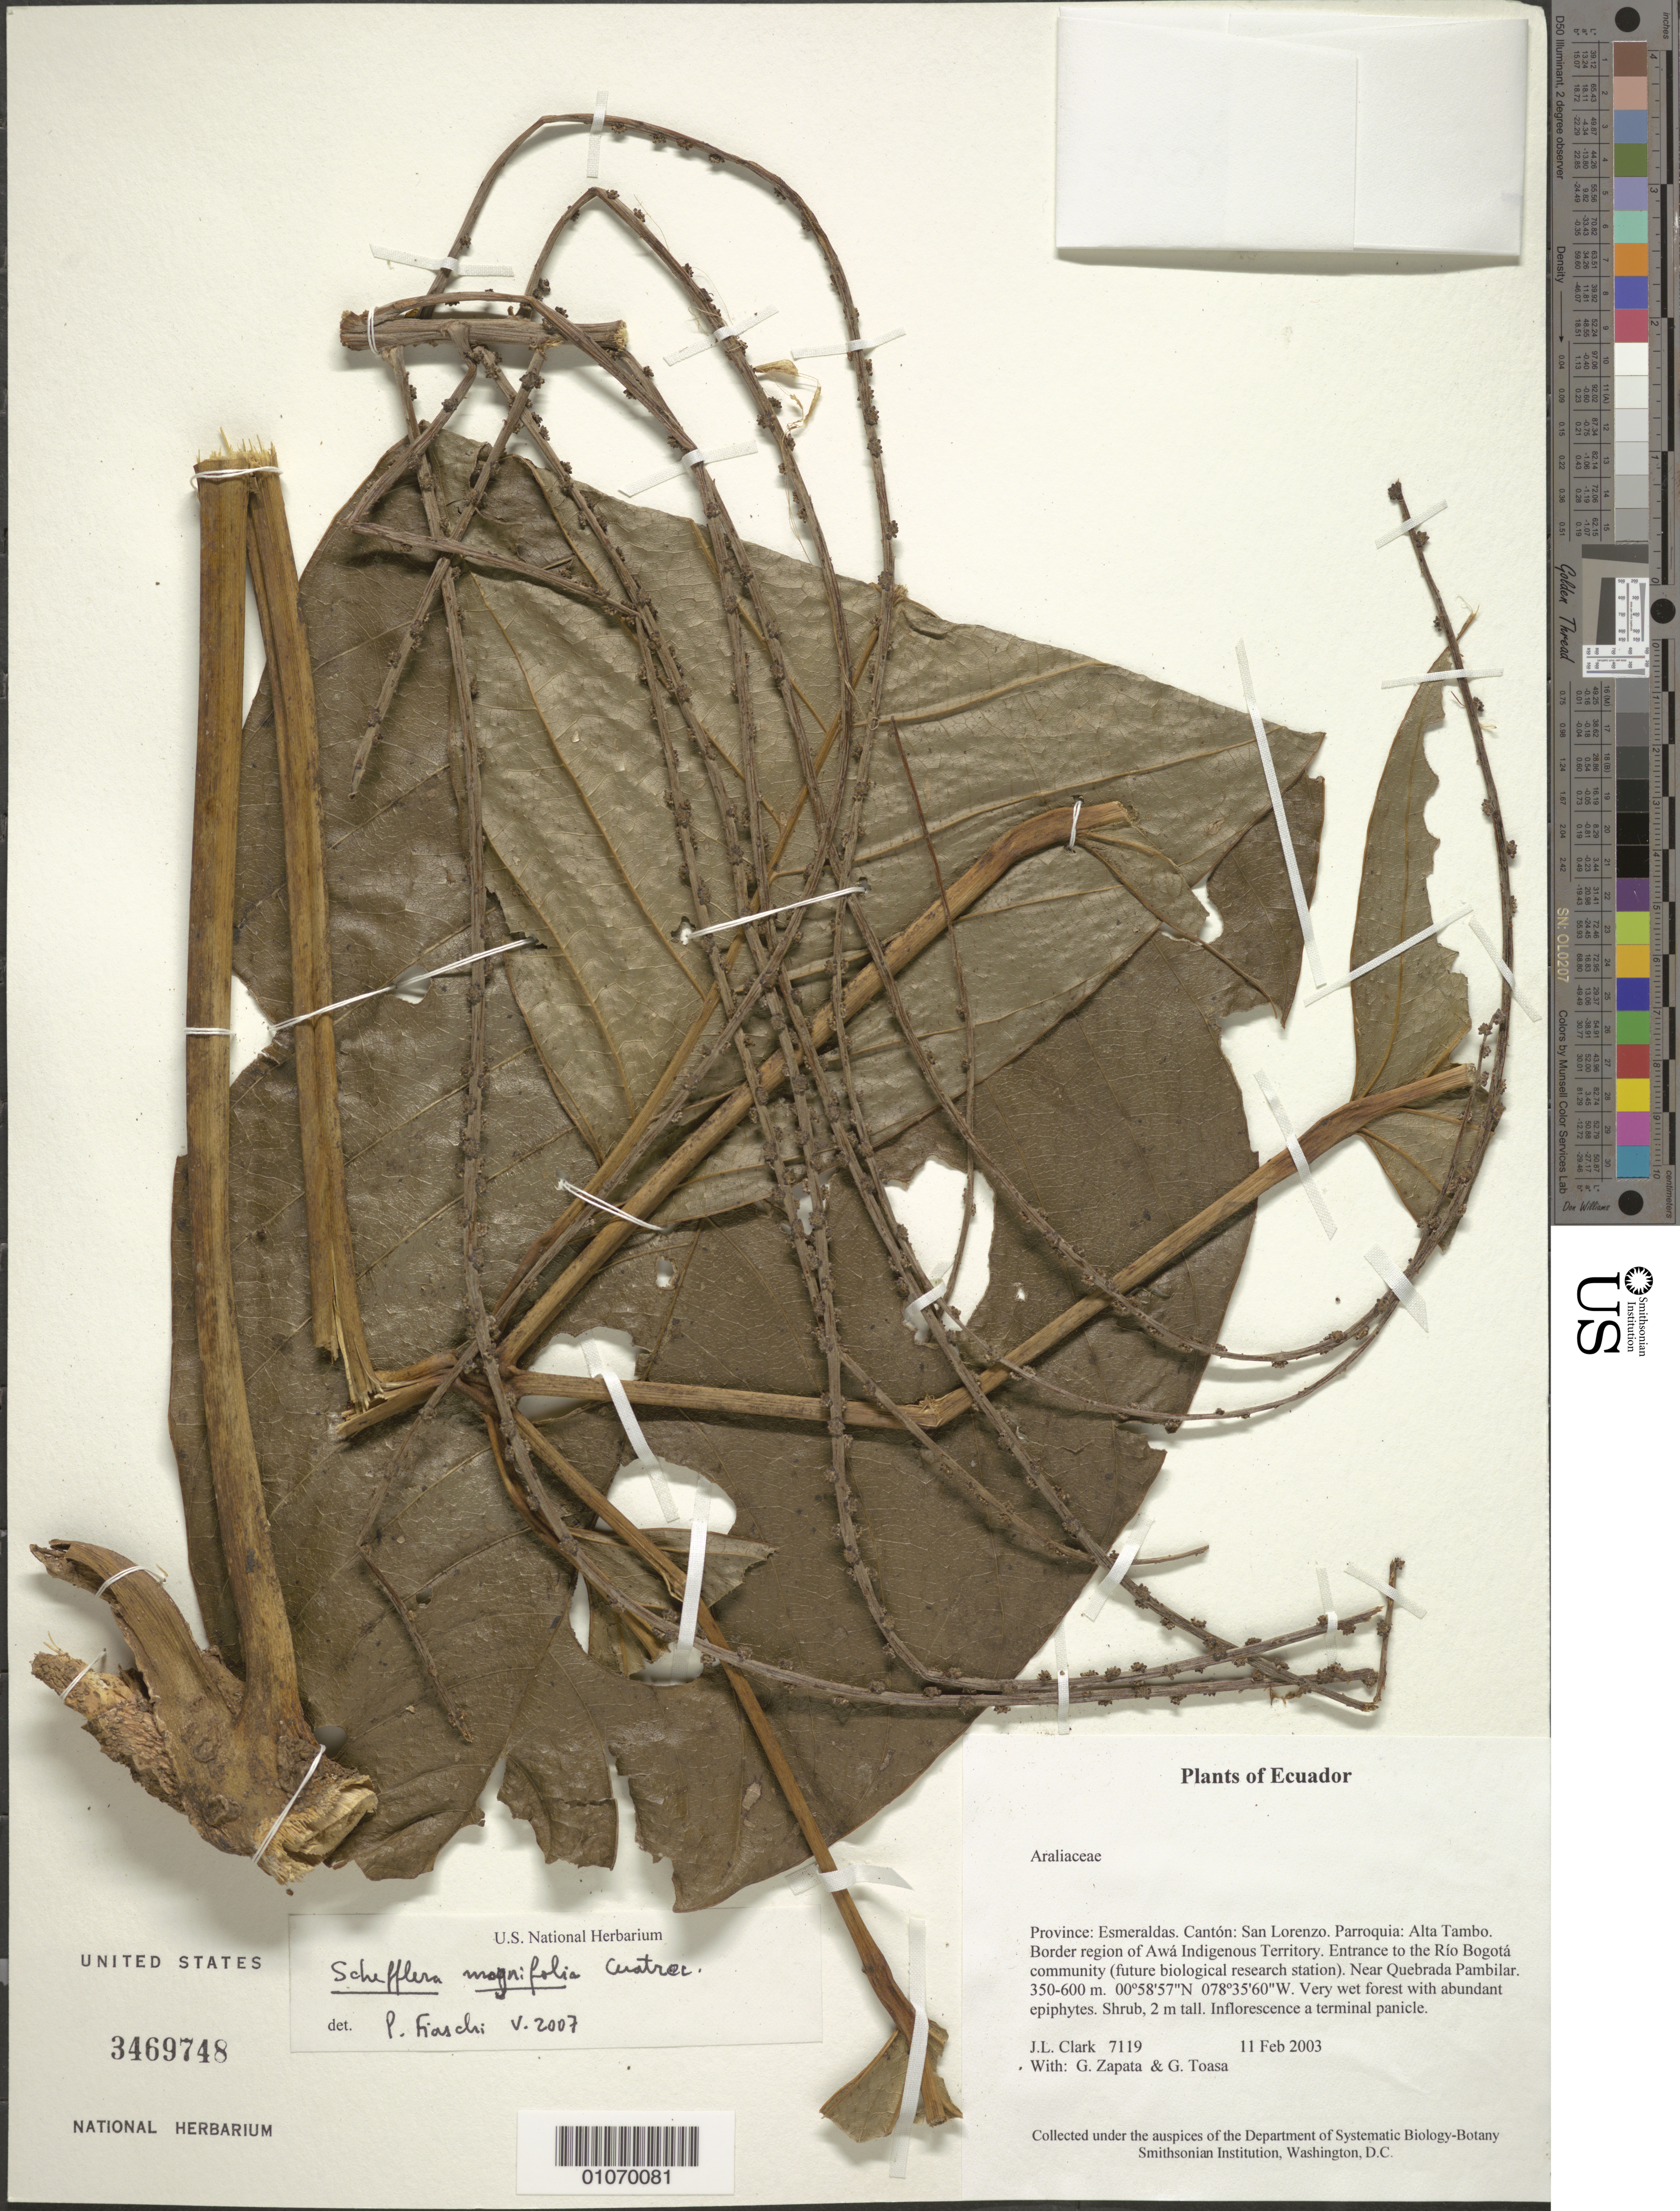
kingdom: Plantae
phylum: Tracheophyta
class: Magnoliopsida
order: Apiales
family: Araliaceae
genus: Schefflera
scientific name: Schefflera magnifolia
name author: Cuatrec.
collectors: J. L. Clark, G. Zapata & G. Toasa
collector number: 7119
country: Ecuador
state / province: Esmeraldas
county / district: San Lorenzo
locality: Province Esmeraldas, Cantón San Lorenzo, Parroquia Alta Tambo. border region of Awa Indigenous Territory. Entrance to the Rio Bogota, near Quebrada Pambilar.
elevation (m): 350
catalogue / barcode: US 3469748